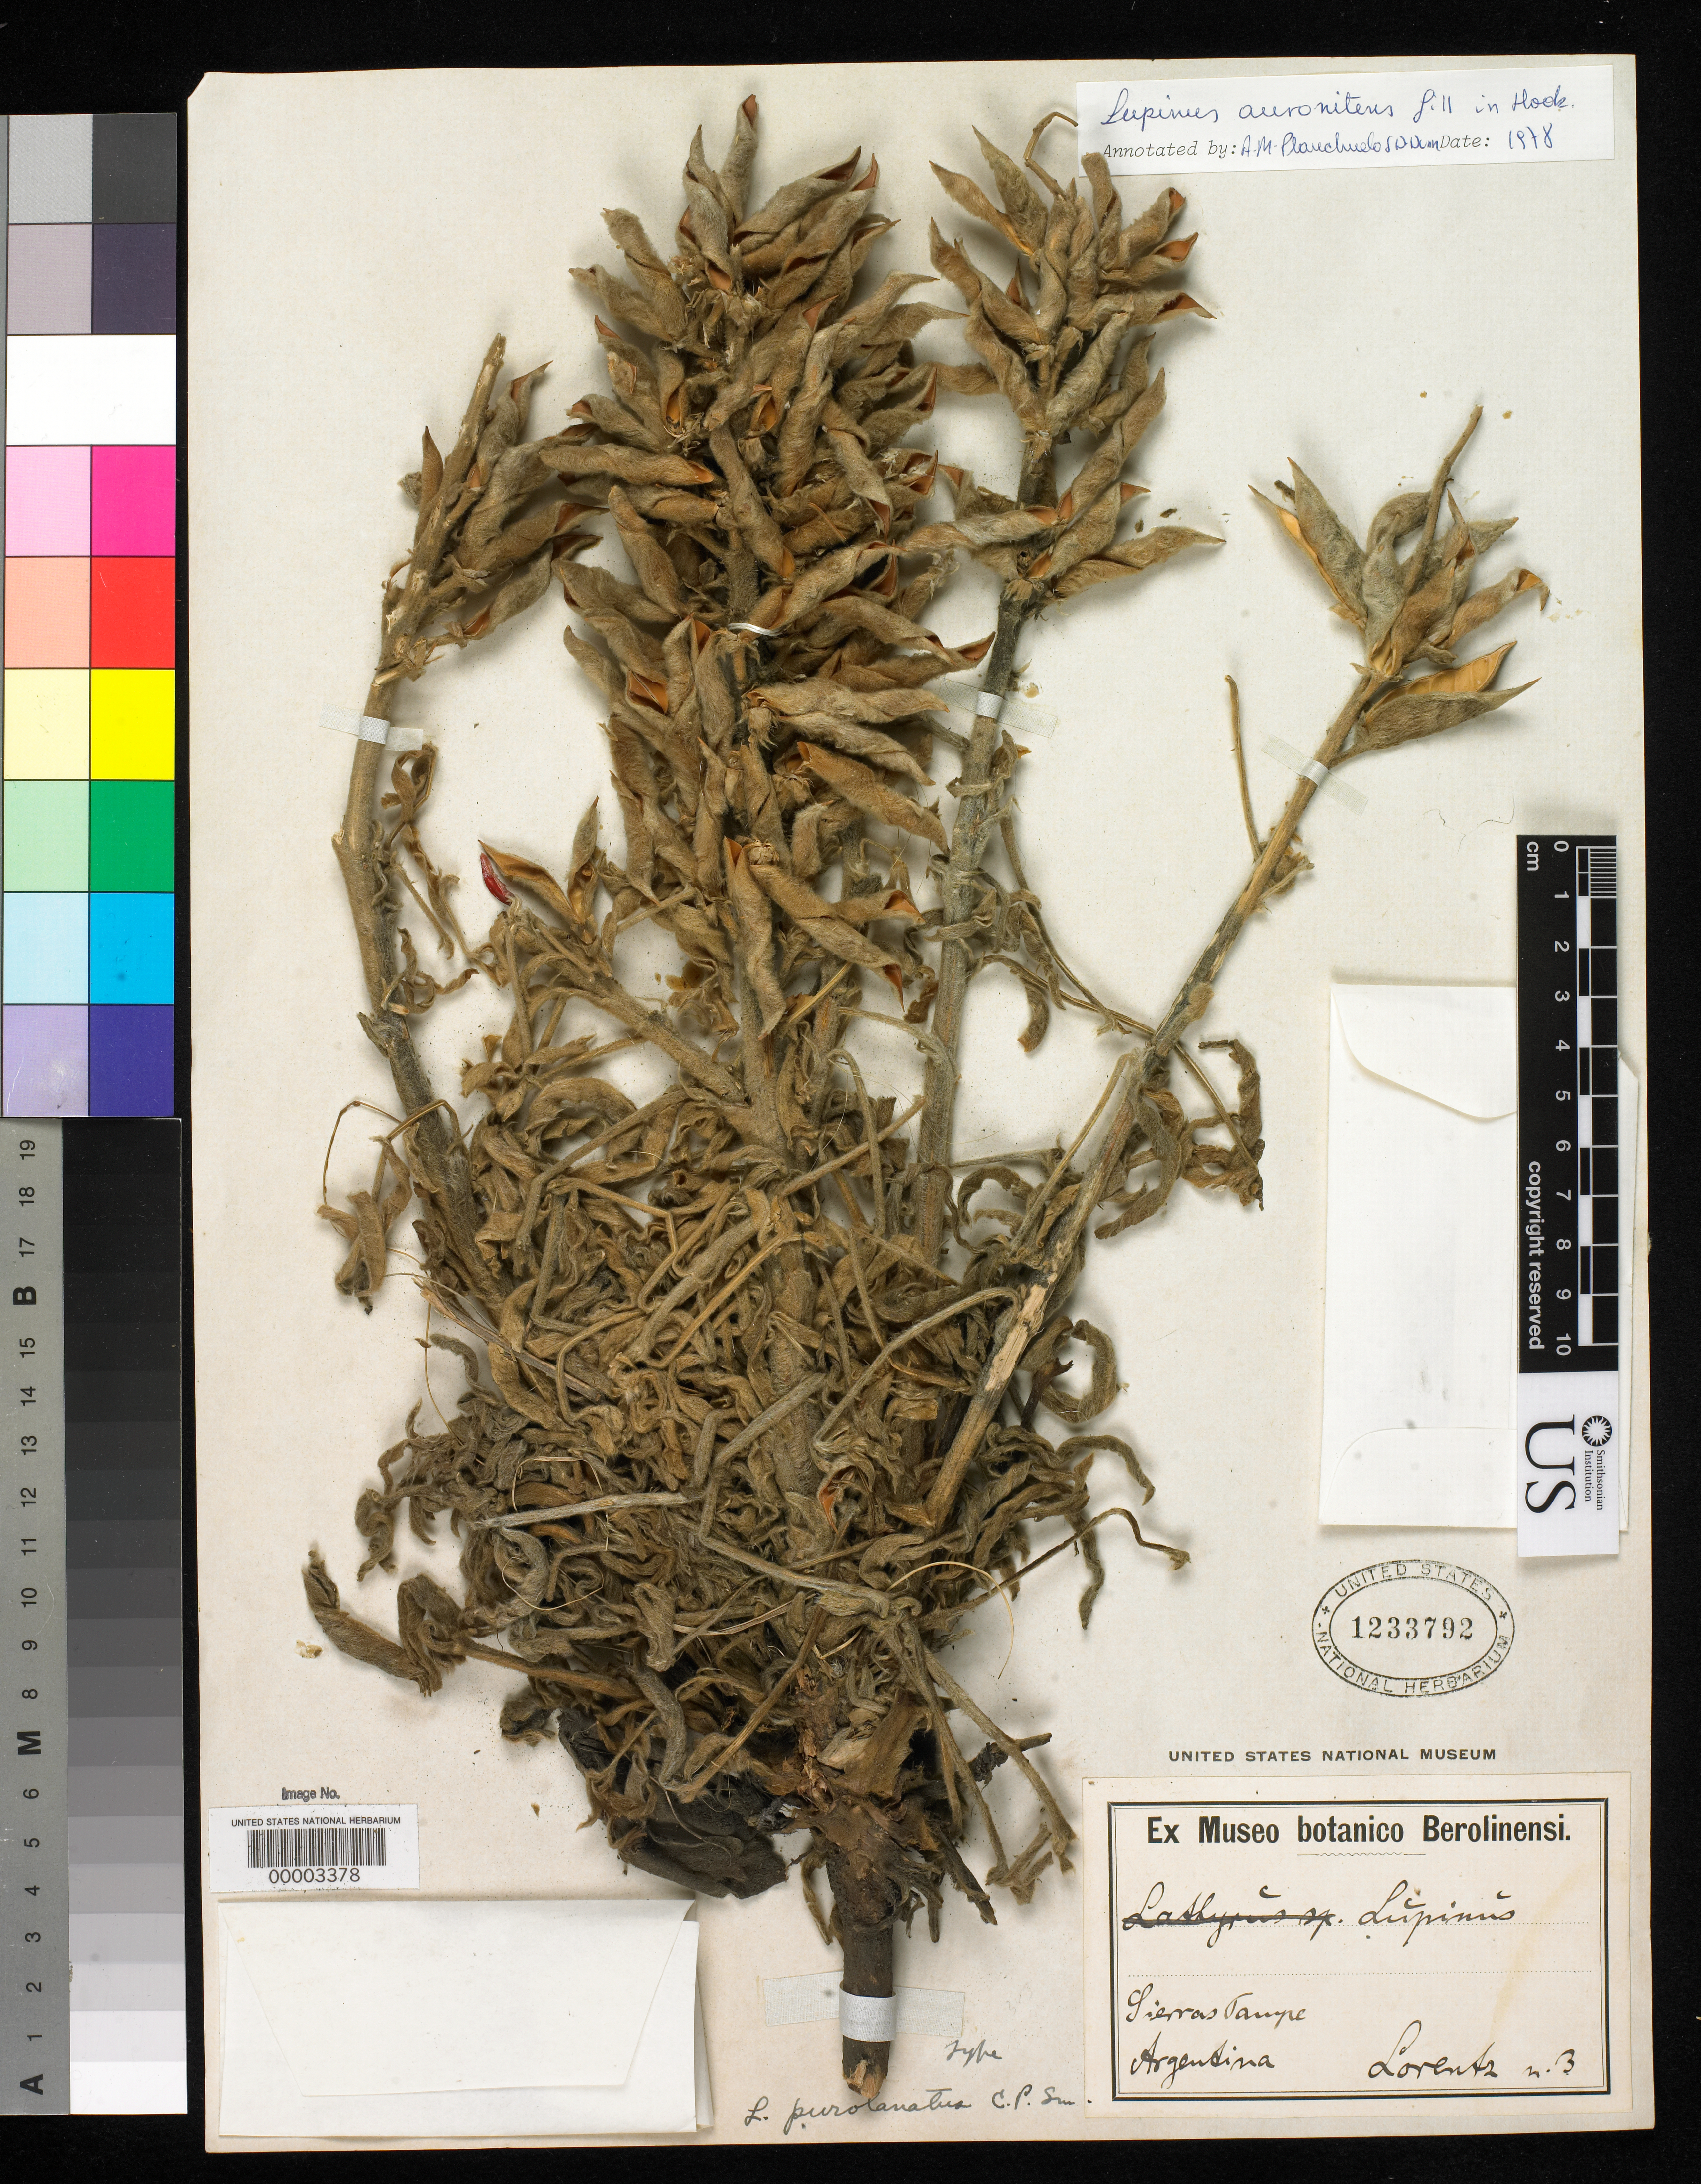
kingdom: Plantae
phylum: Tracheophyta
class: Magnoliopsida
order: Fabales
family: Fabaceae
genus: Lupinus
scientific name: Lupinus purolanatus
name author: C.P. Sm.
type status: Type Collection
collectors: P. G. Lorentz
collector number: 3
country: Argentina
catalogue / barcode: US 1233792